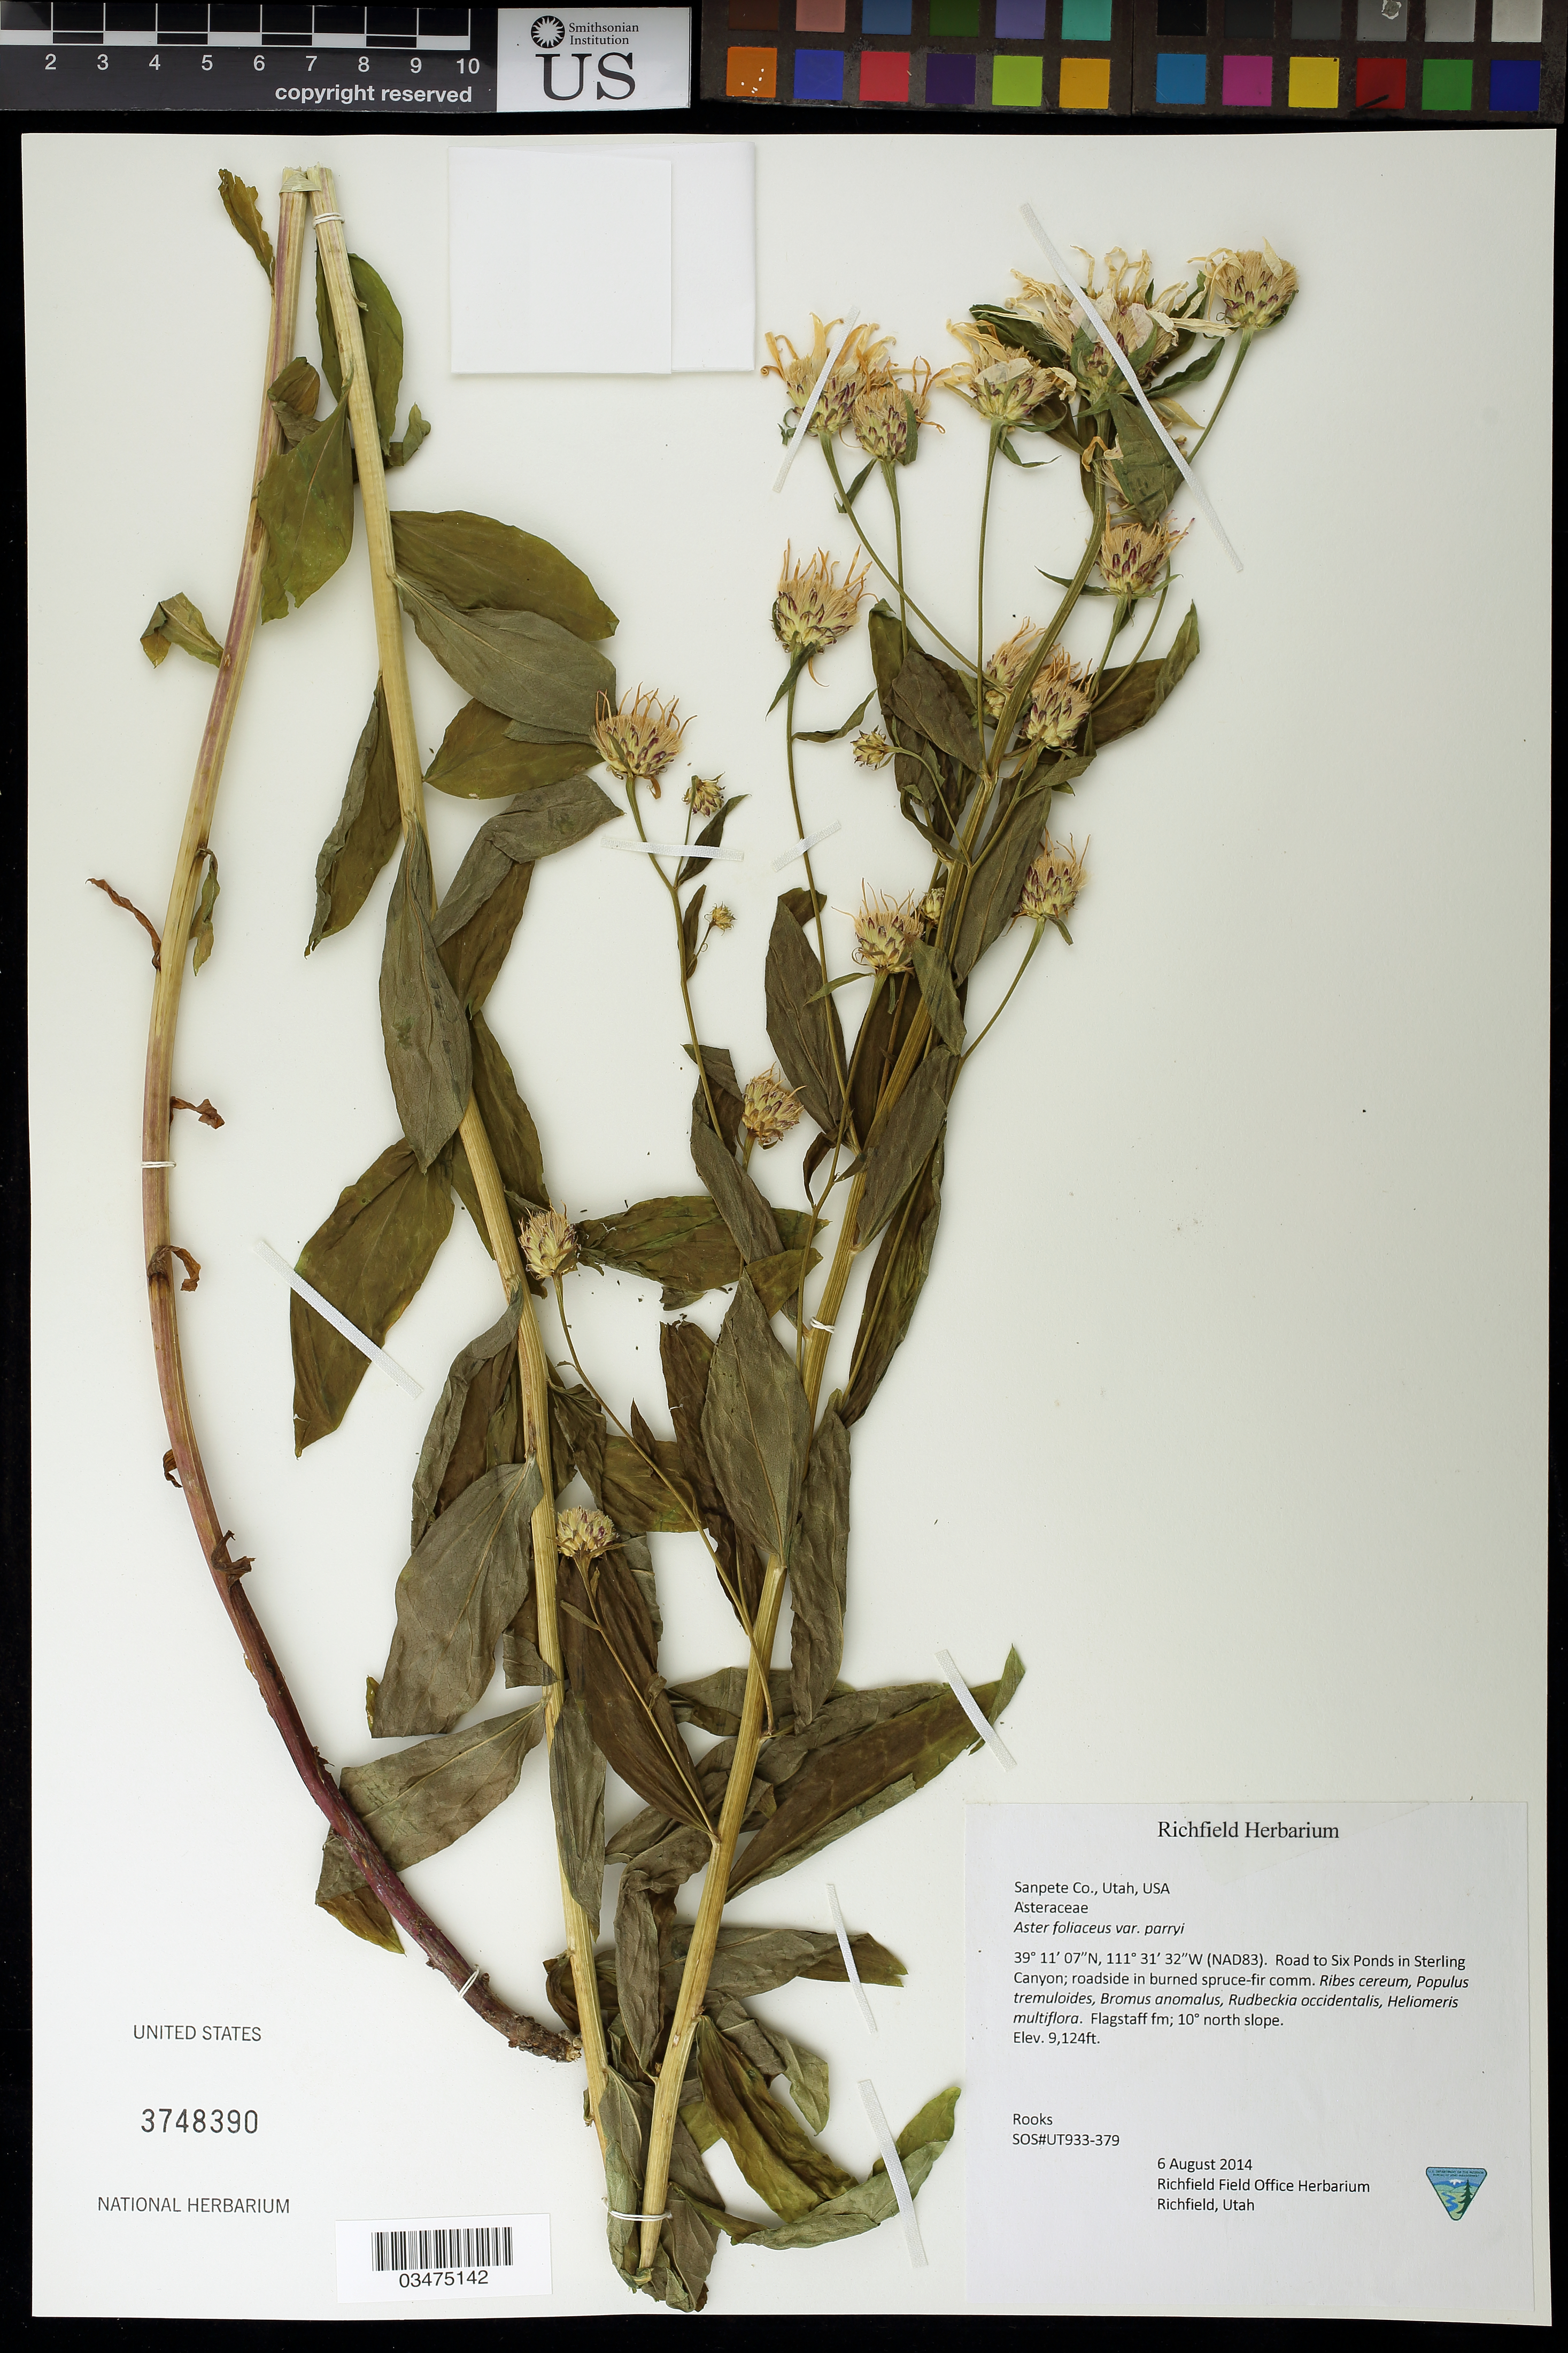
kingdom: Plantae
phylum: Tracheophyta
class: Magnoliopsida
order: Asterales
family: Asteraceae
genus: Aster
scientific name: Aster foliaceus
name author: Lindl. ex DC.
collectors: -. Rooks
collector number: UT933-379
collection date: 2014-08-06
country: United States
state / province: Utah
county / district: Sanpete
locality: Road to Six Ponds in Sterling Canyon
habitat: Burned spruce-fir community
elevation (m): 2781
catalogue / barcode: US 3748390